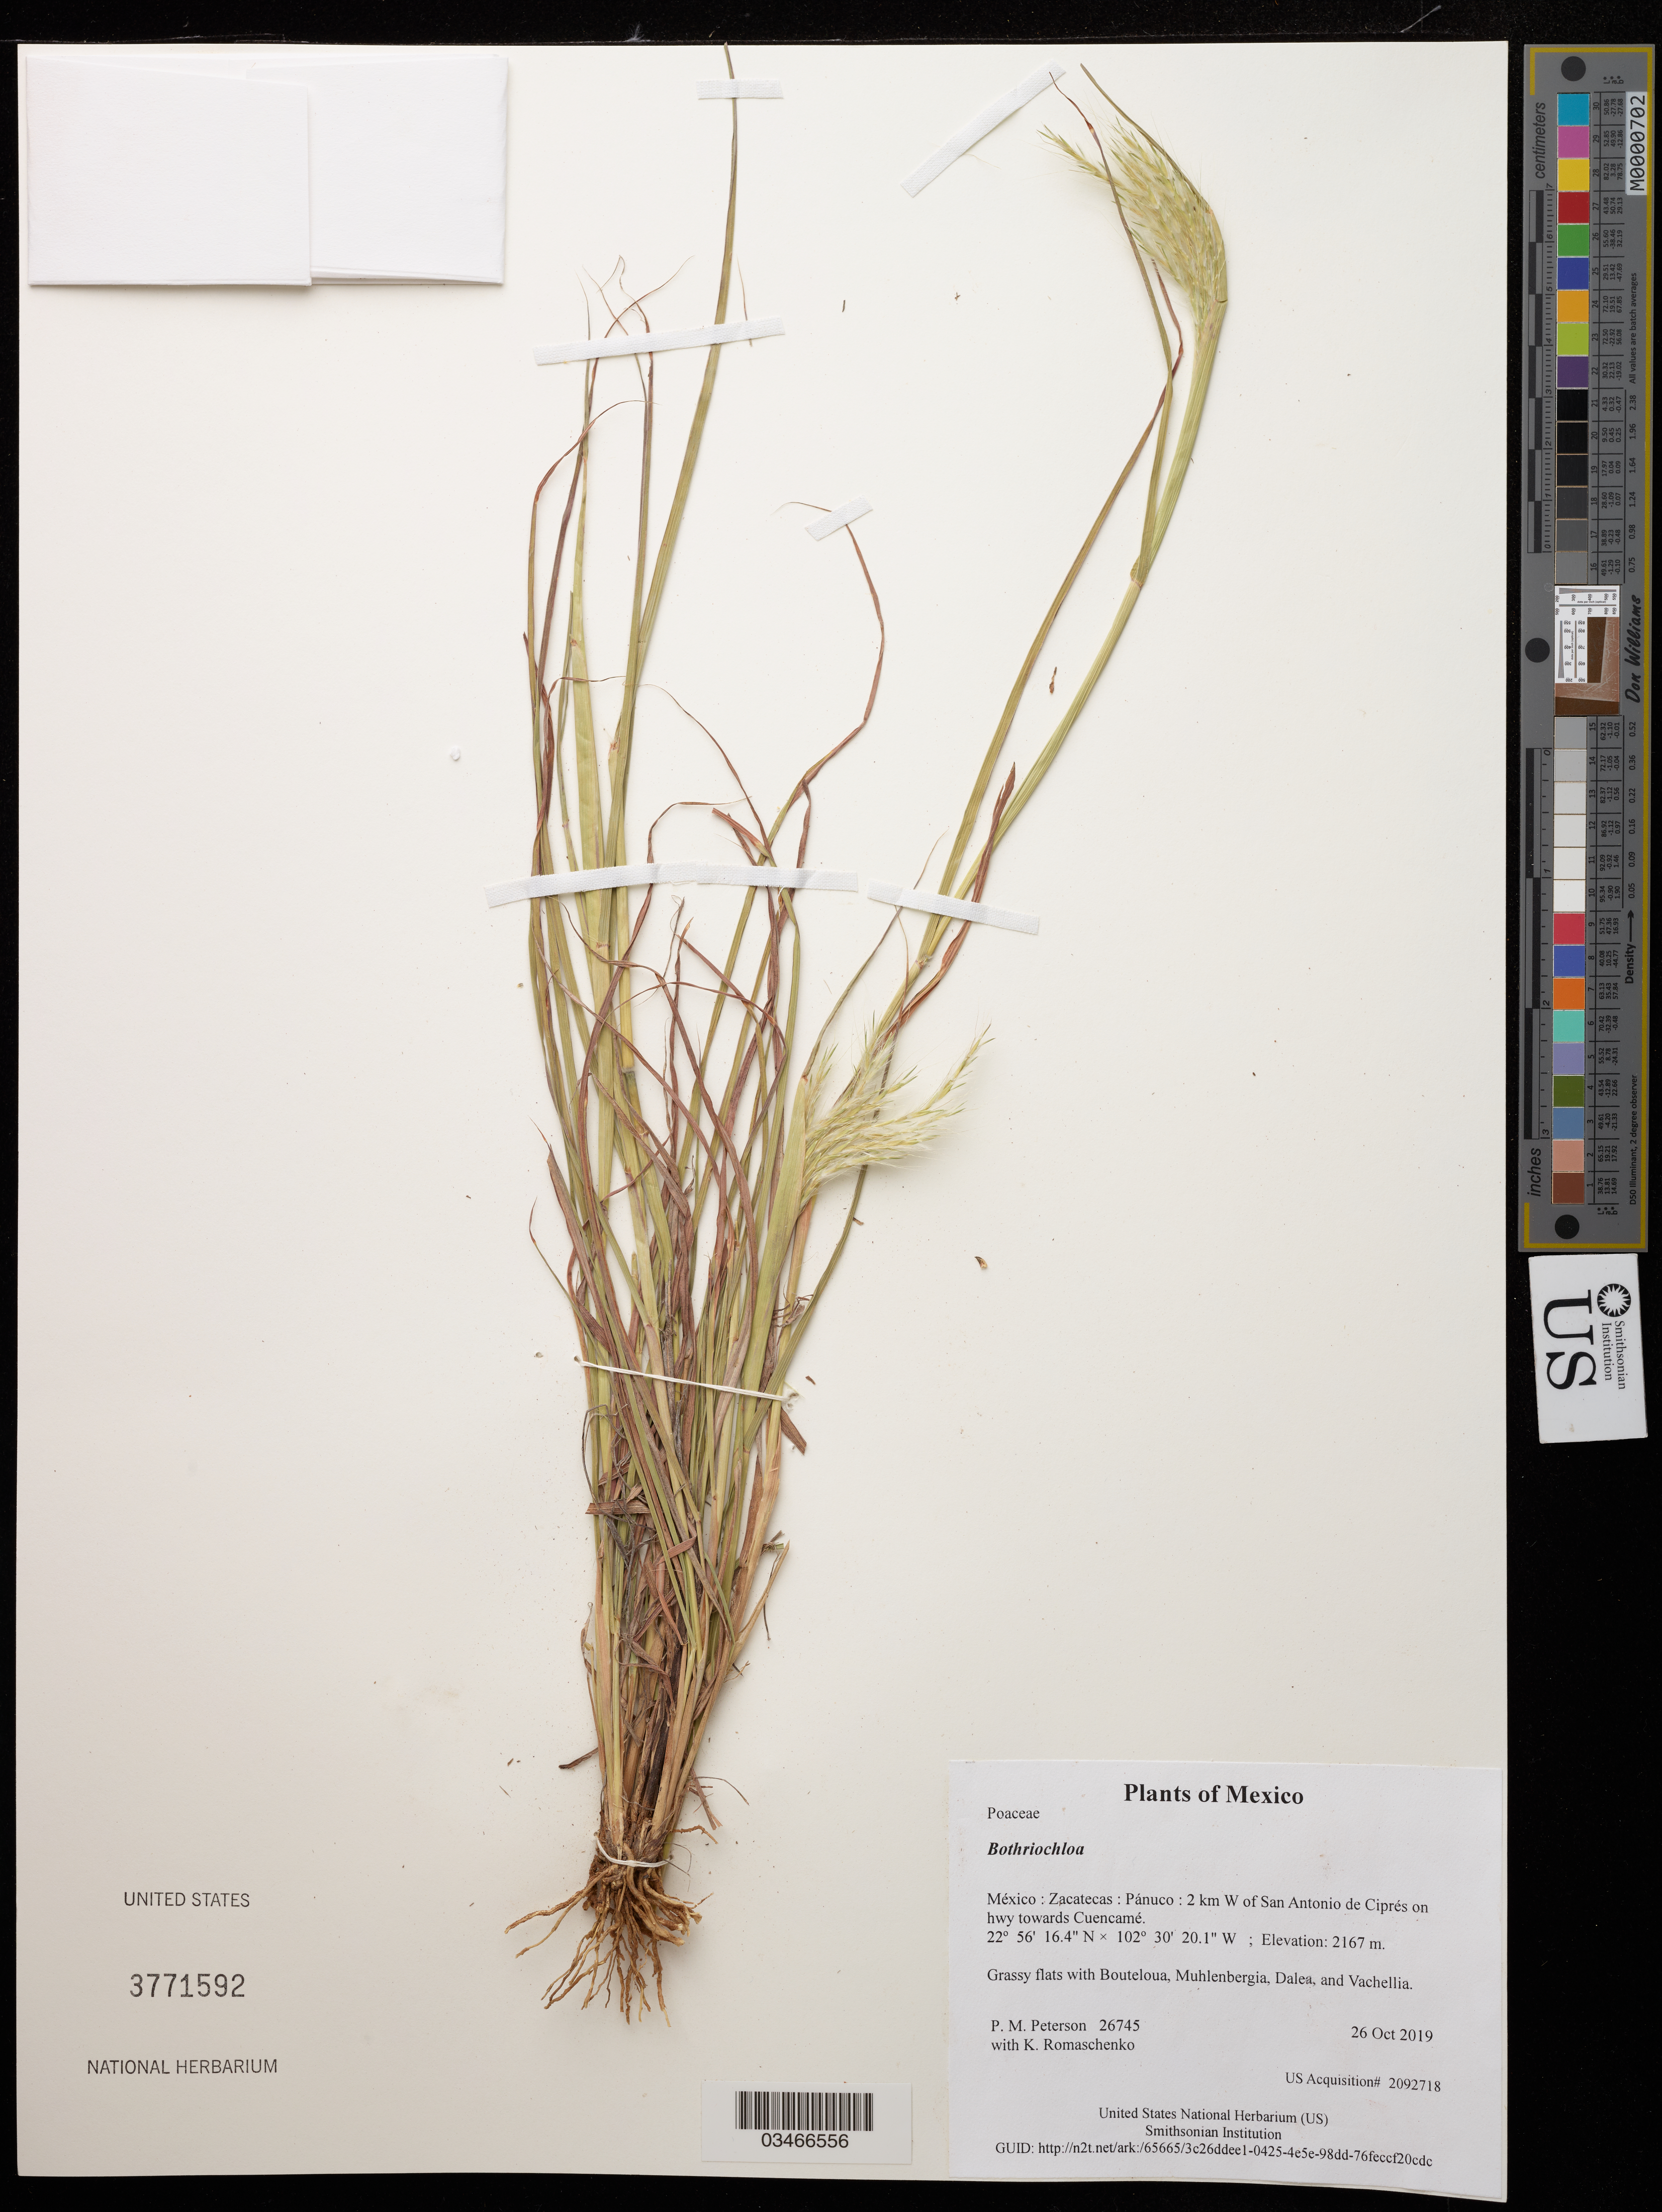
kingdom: Plantae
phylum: Tracheophyta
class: Liliopsida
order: Poales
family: Poaceae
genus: Bothriochloa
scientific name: Bothriochloa sp.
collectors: P. M. Peterson & K. Romaschenko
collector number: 26745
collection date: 2019-10-26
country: México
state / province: Zacatecas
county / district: Pánuco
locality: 2 km W of San Antonio de Ciprés on hwy towards Cuencamé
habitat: Grassy flats with Bouteloua, Muhlenbergia, Dalea, and Vachellia.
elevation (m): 2167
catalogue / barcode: US 3771592